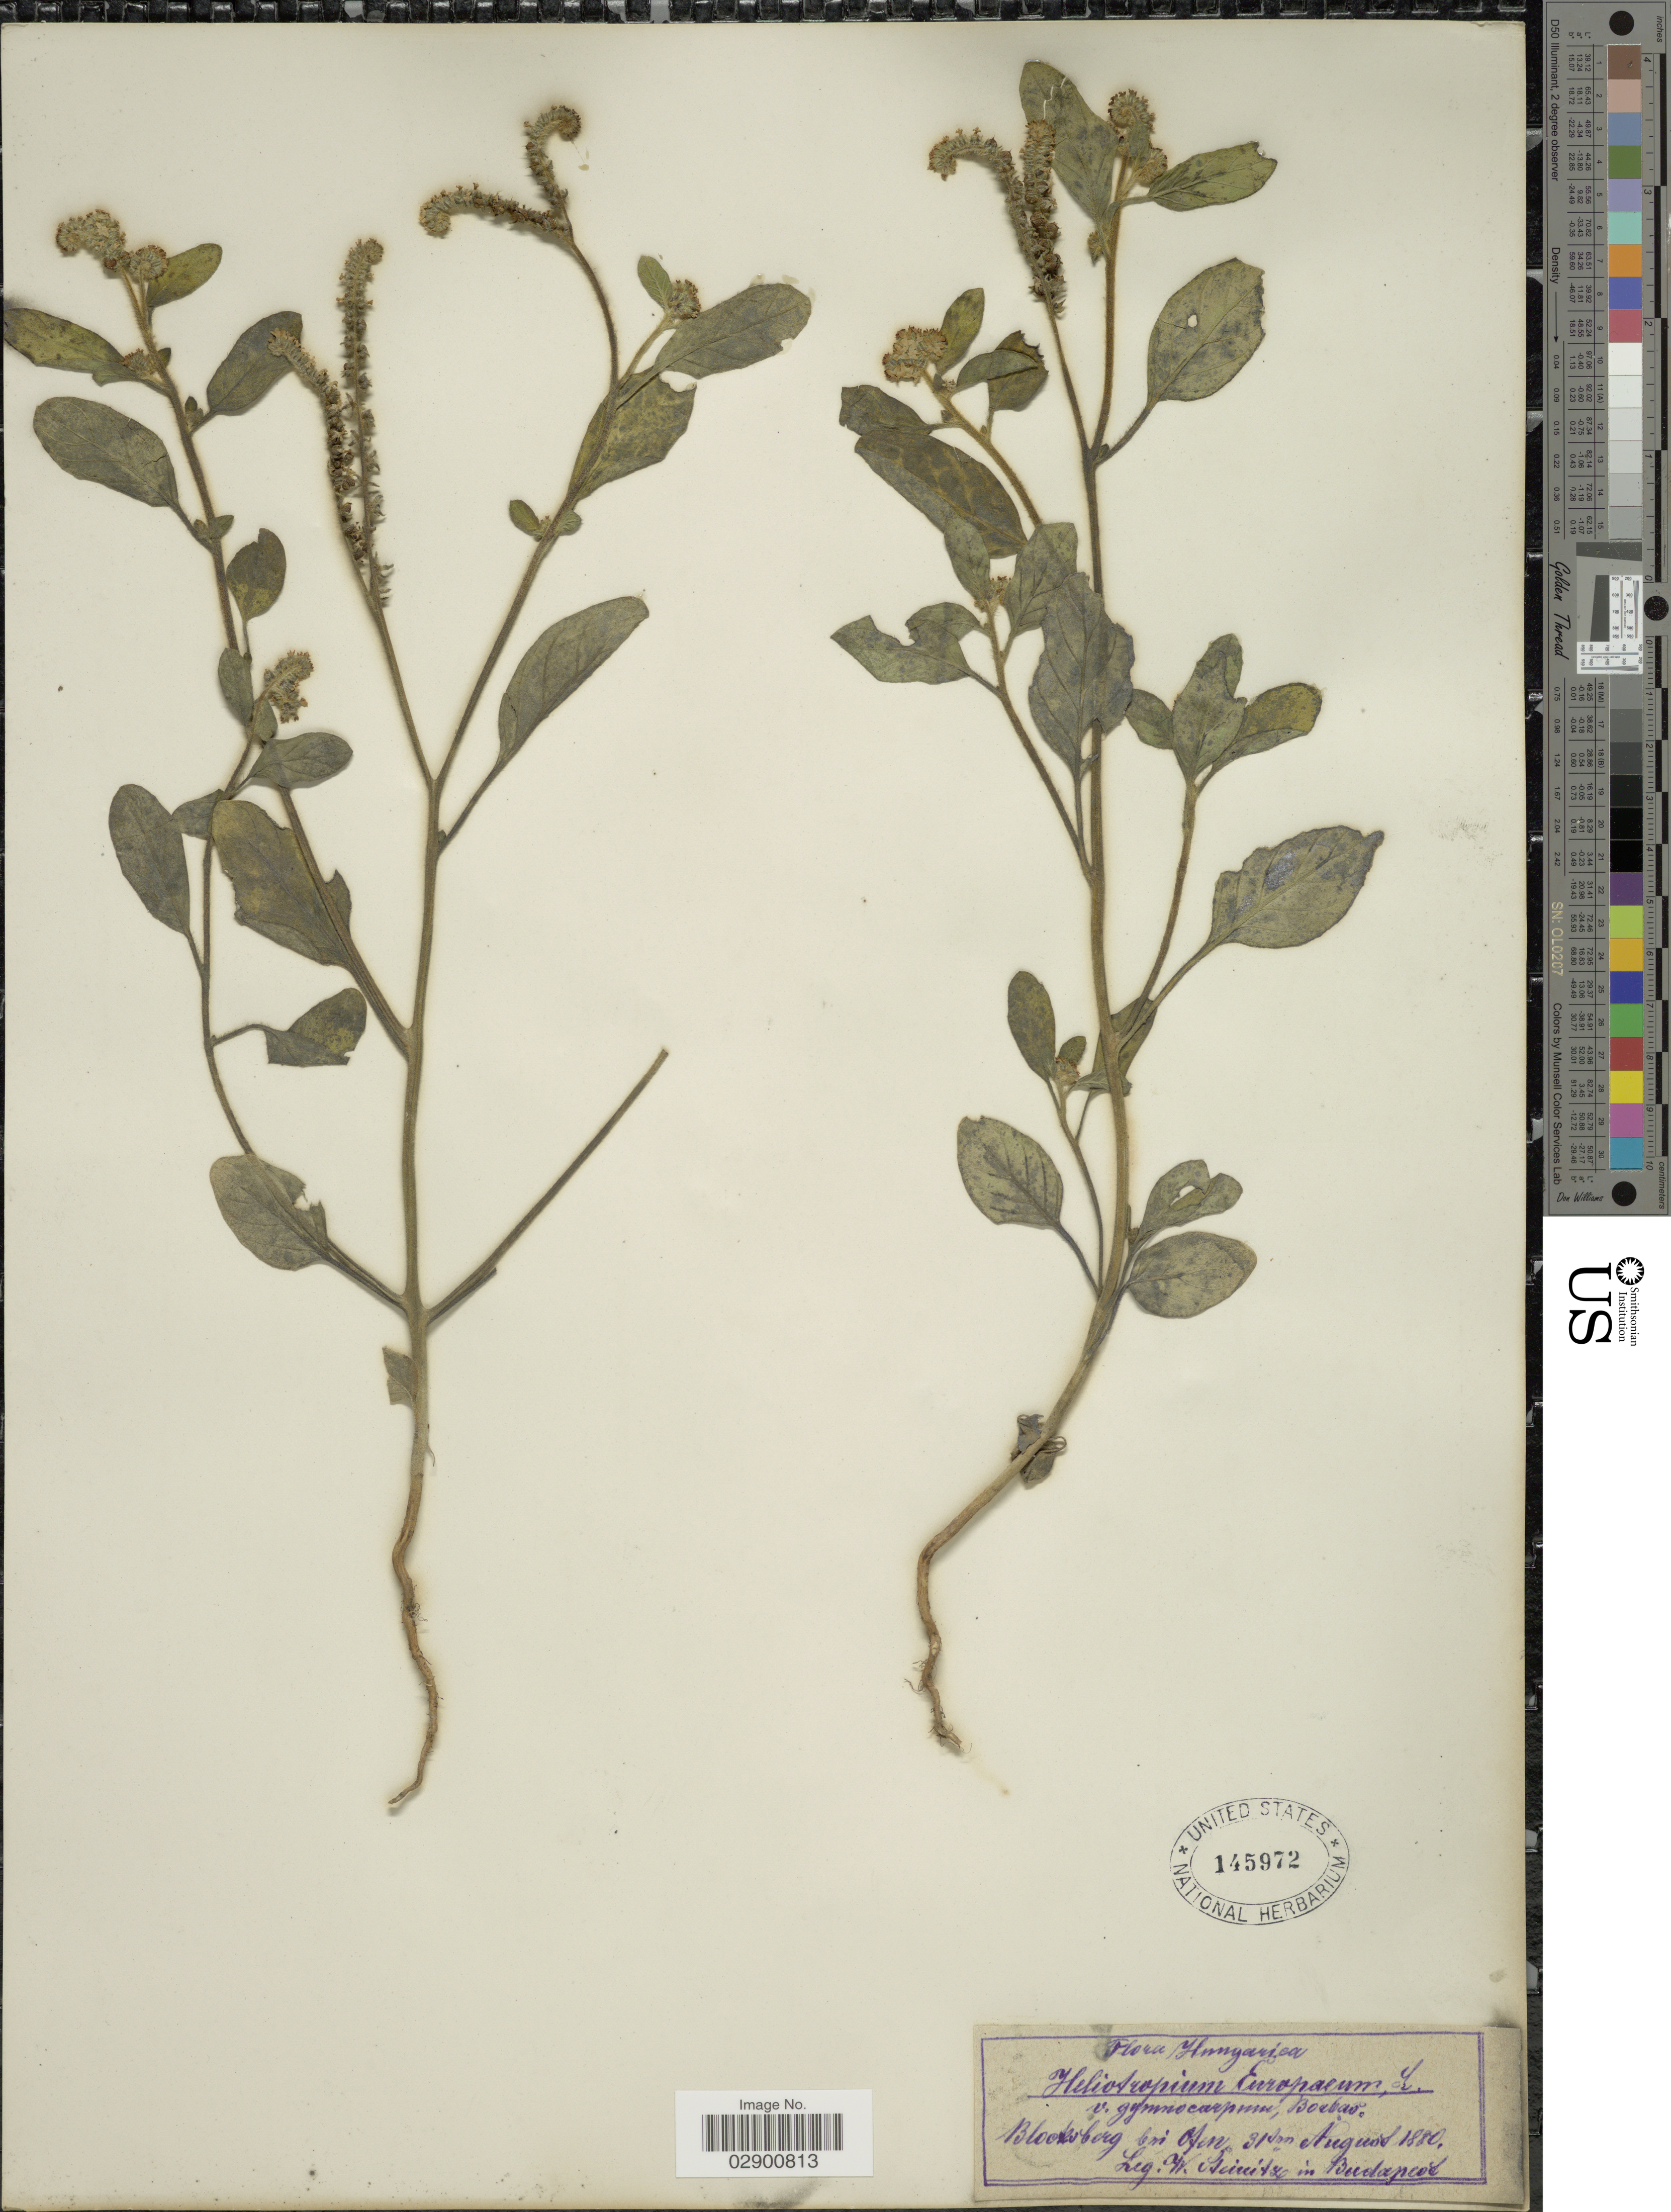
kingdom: Plantae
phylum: Tracheophyta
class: Magnoliopsida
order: Boraginales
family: Heliotropiaceae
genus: Heliotropium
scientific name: Heliotropium europaeum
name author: L.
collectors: W. Steinitz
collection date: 1880-08-31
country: Hungary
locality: Blocksberg bei Ofen.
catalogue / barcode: US 145972